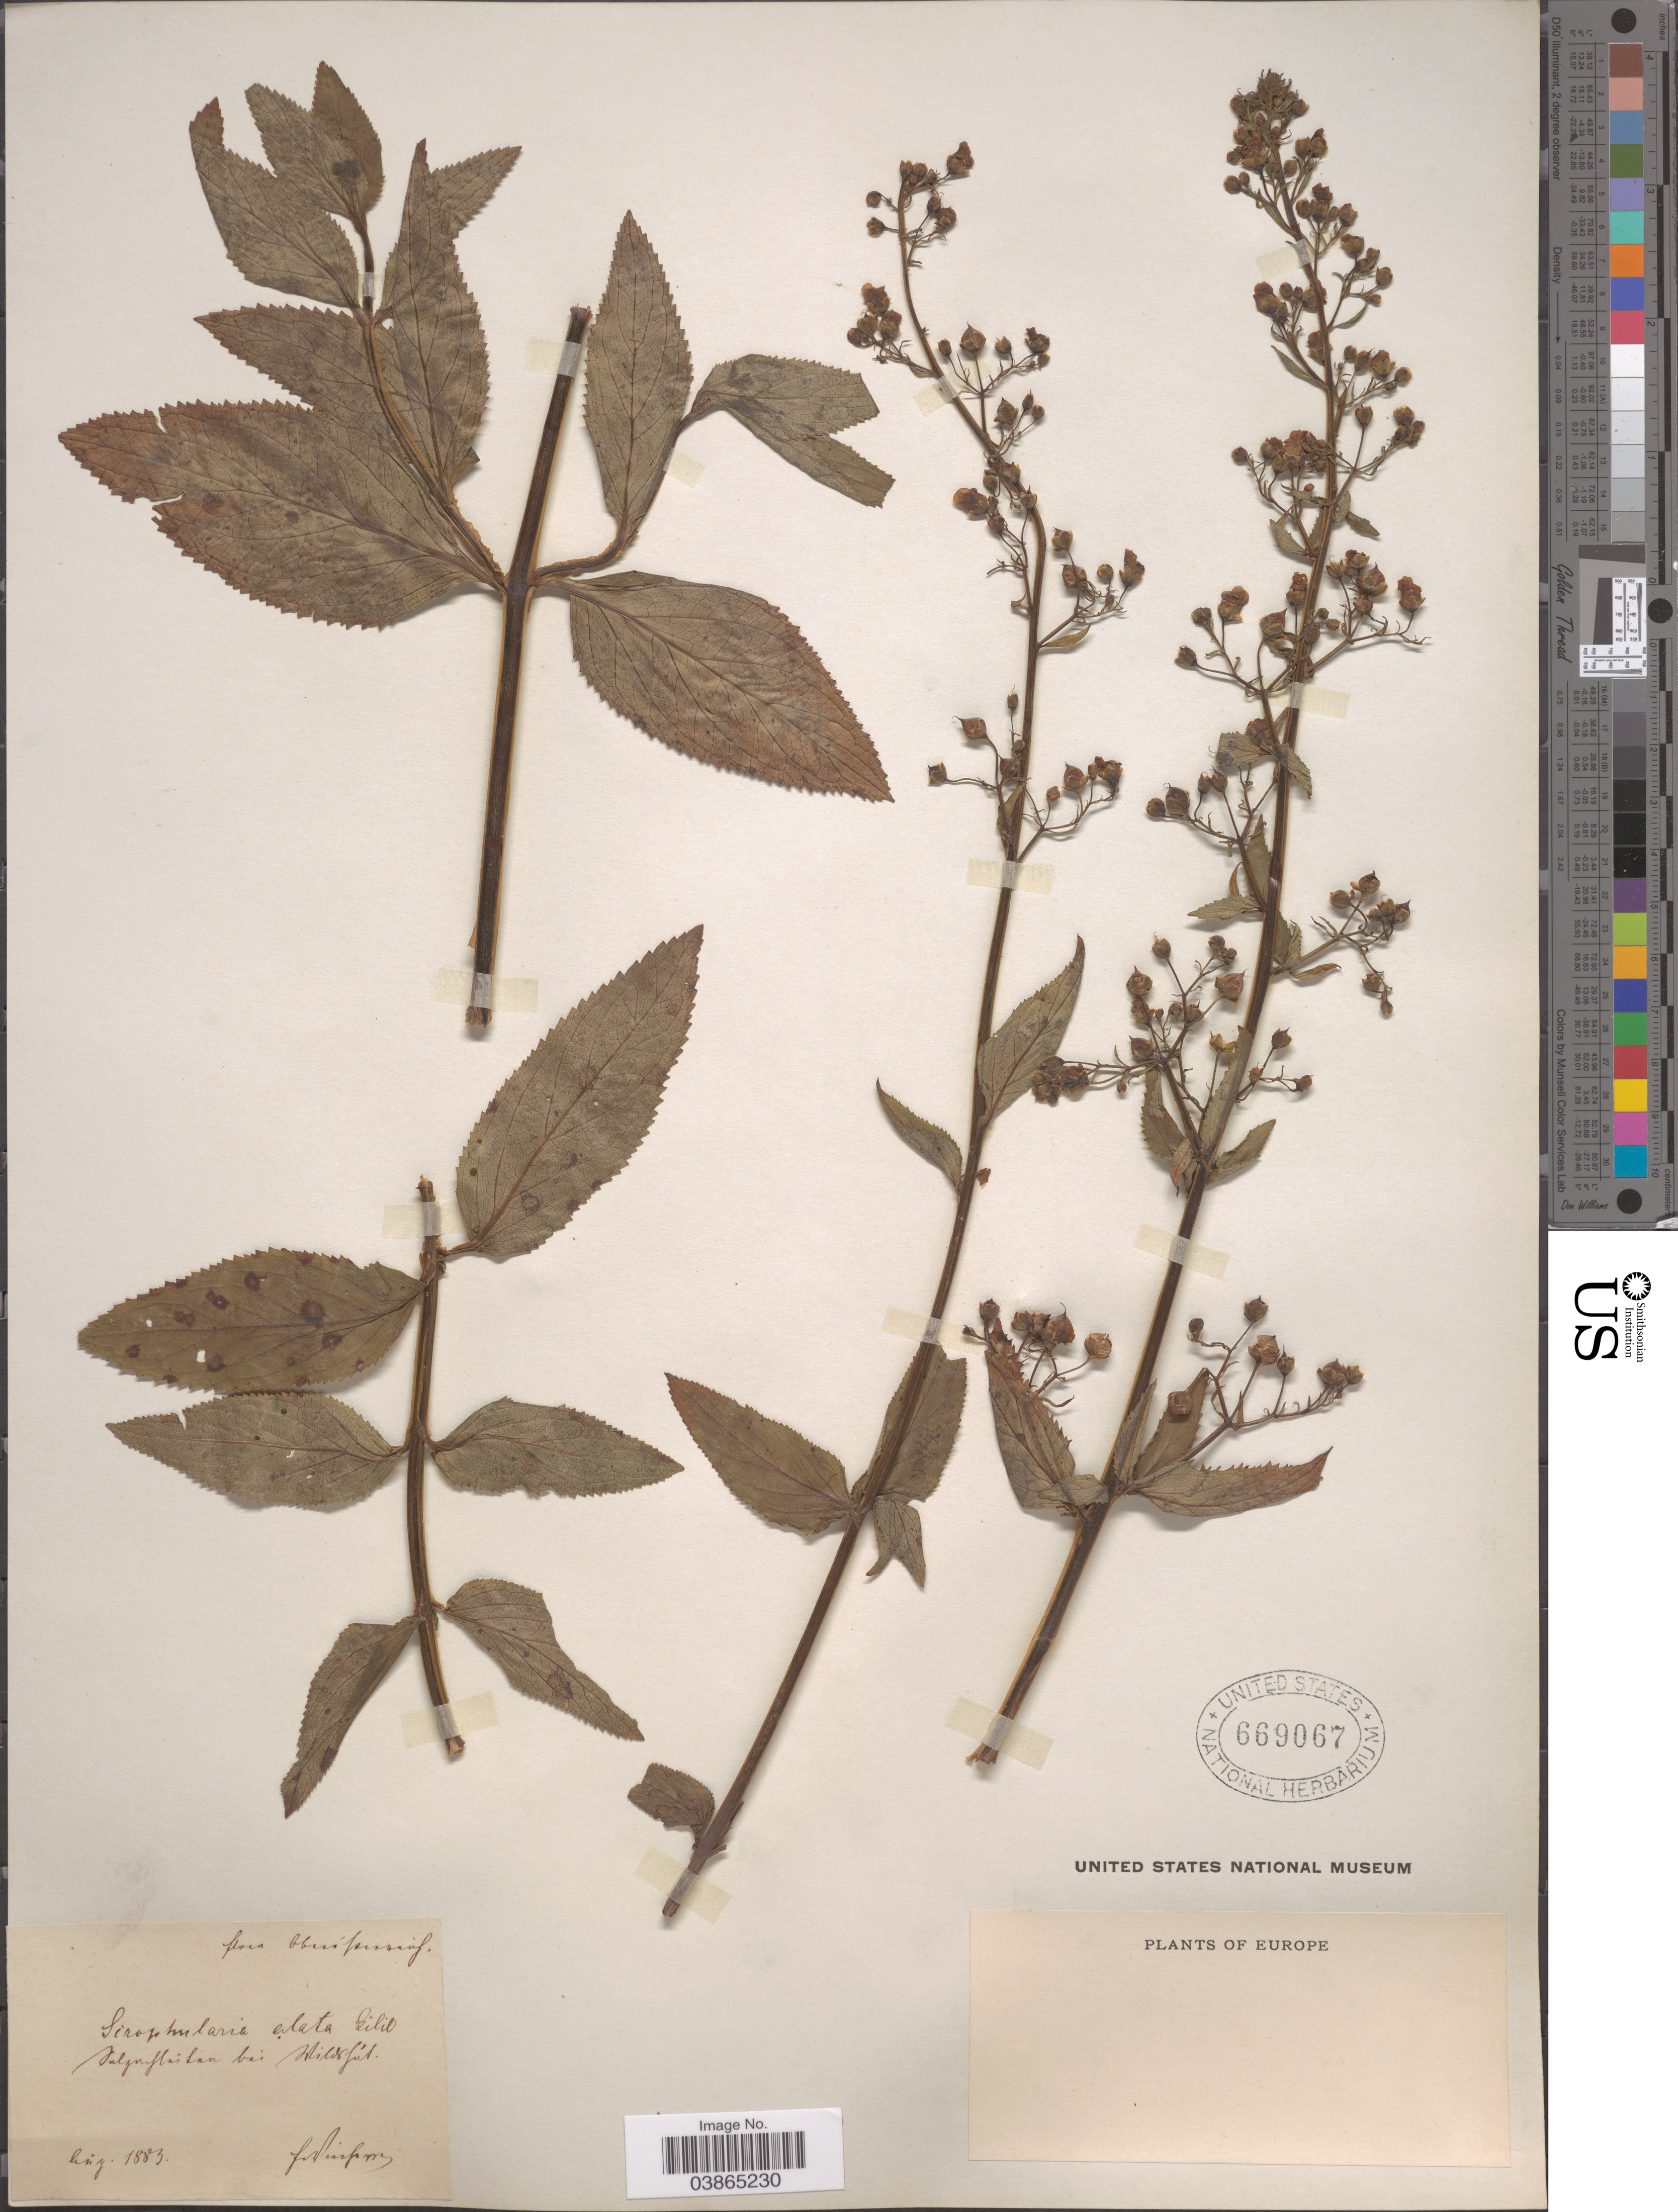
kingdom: Plantae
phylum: Tracheophyta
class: Magnoliopsida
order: Lamiales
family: Scrophulariaceae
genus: Scrophularia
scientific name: Scrophularia alata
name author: A. Gray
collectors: F. Vierhapper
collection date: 1883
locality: Sulgniflas Lan bai Hildsfut. [interpreted]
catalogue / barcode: US 669067